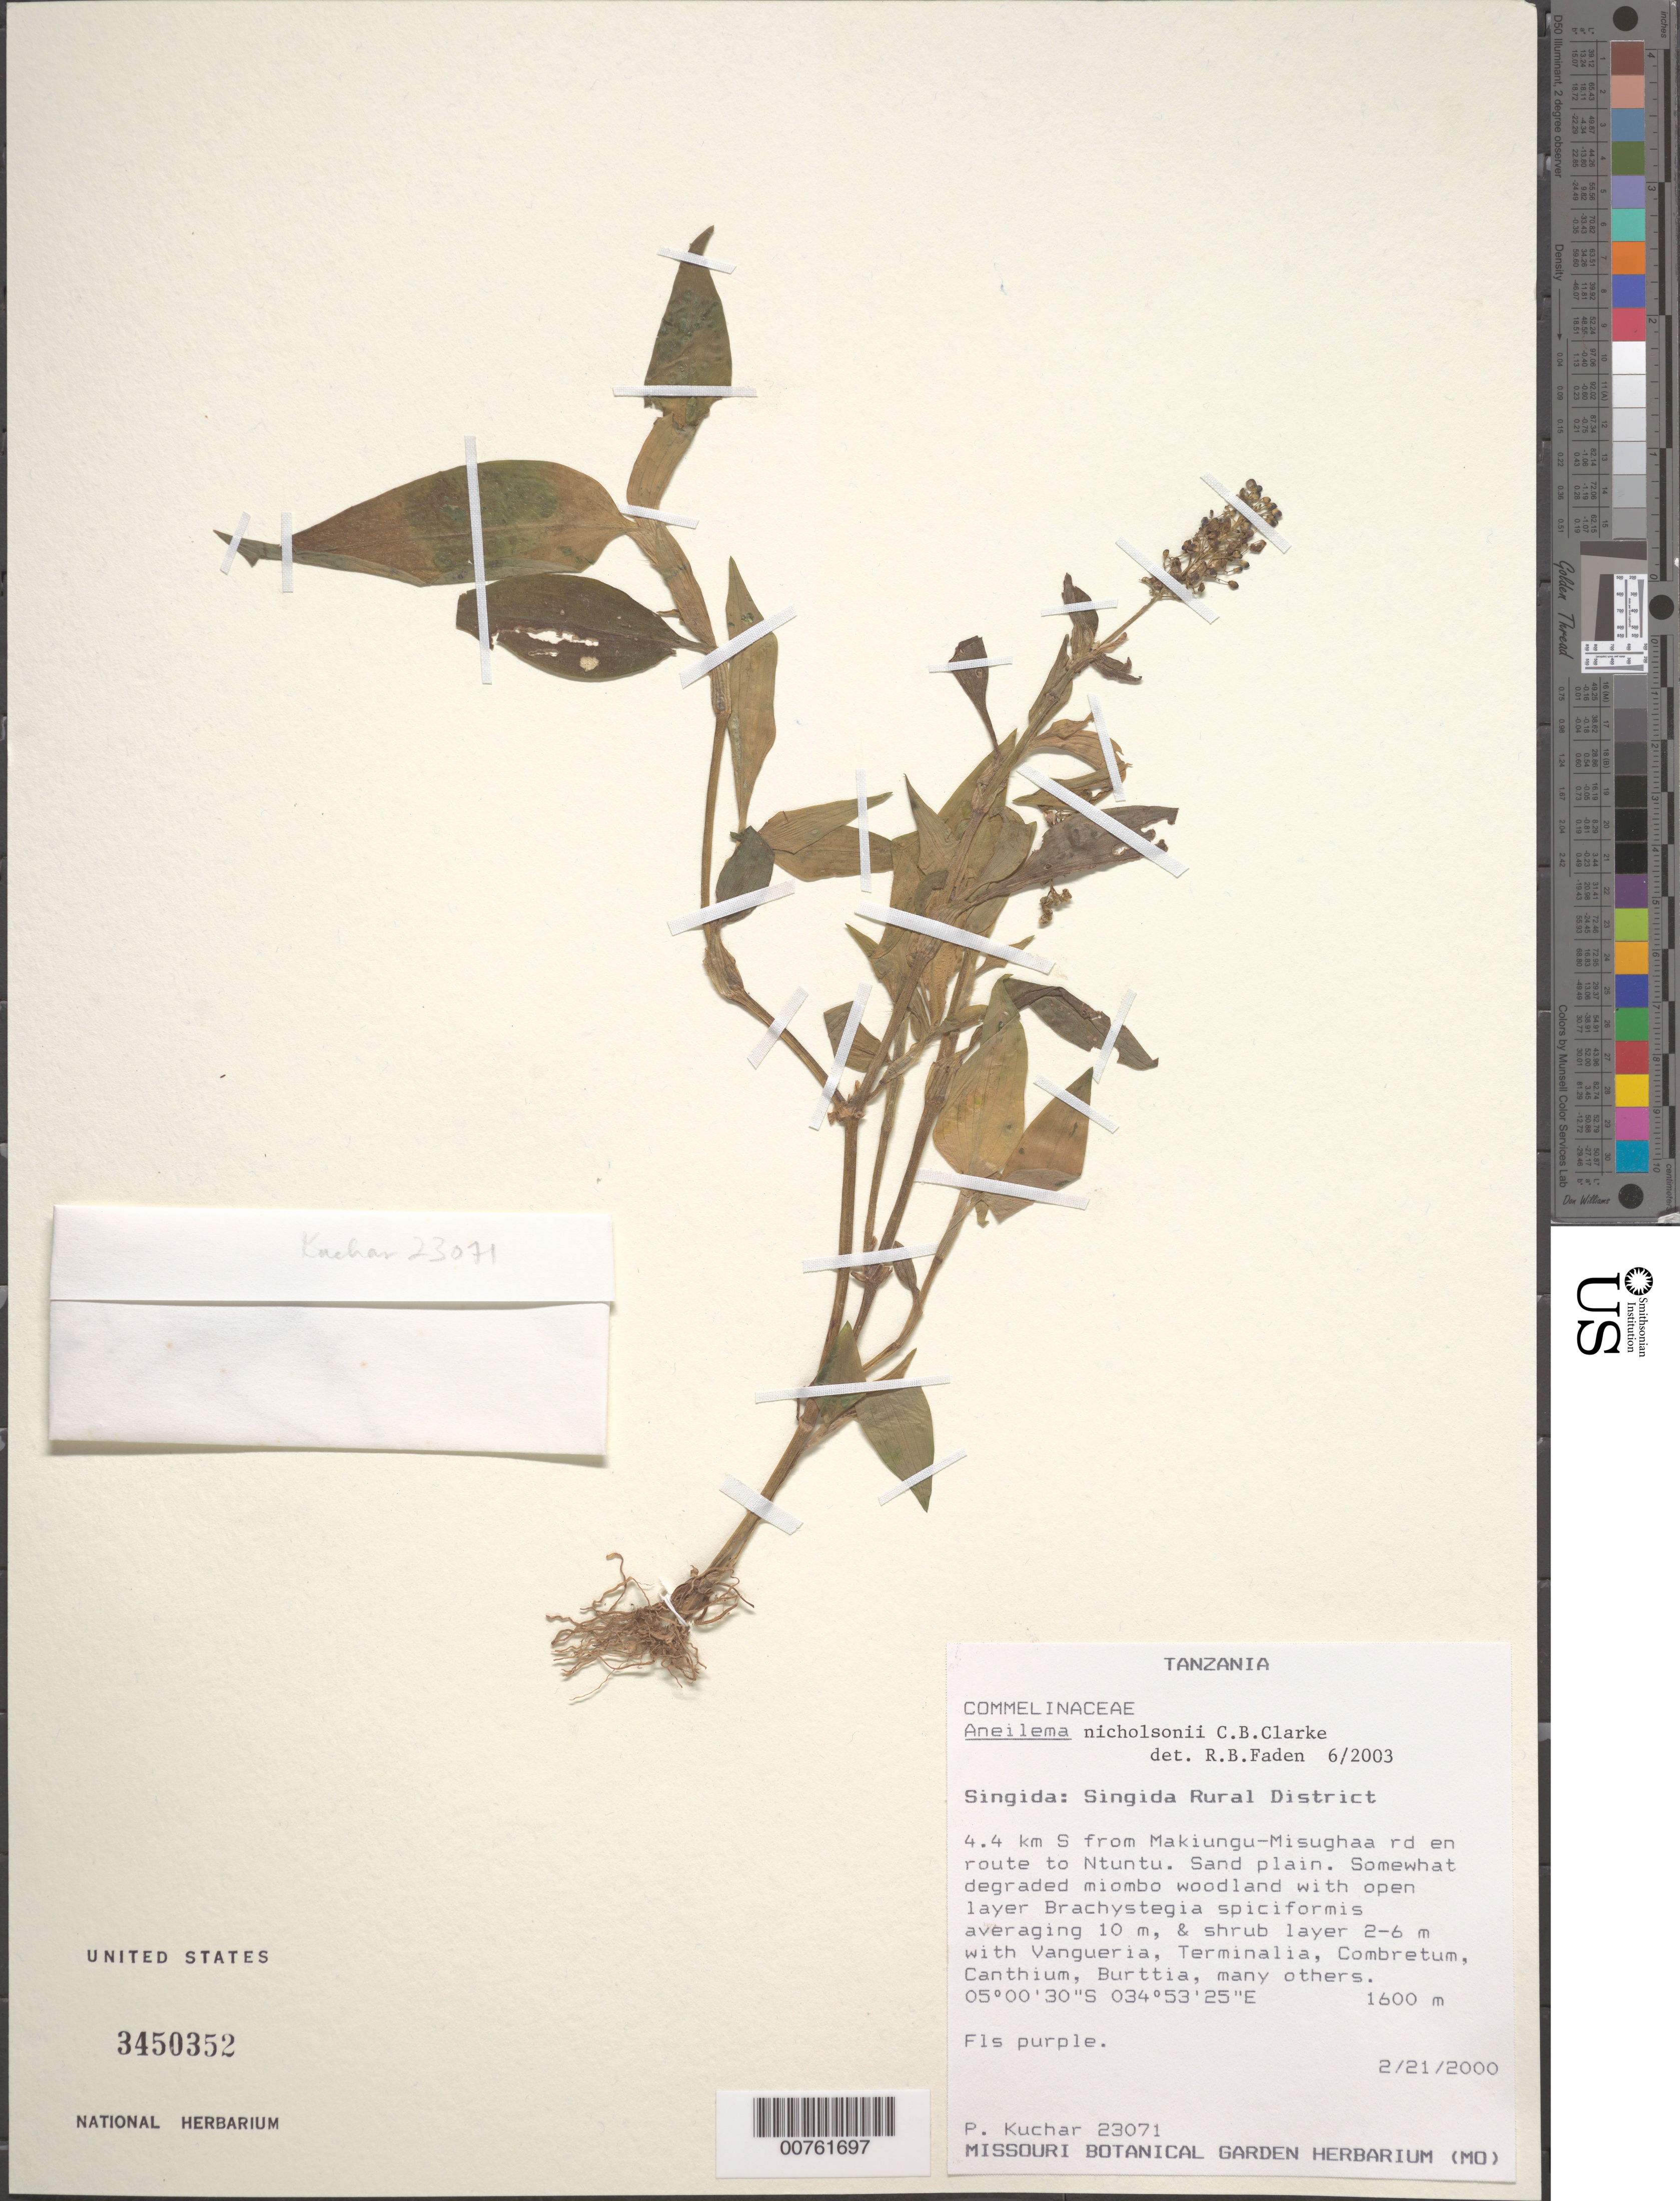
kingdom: Plantae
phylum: Tracheophyta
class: Liliopsida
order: Commelinales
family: Commelinaceae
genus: Aneilema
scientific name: Aneilema nicholsonii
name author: C.B. Clarke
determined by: Faden, Robert B., (US), Smithsonian Institution - National Museum of Natural History (UNITED STATES)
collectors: P. Kuchar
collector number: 23071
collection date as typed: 21 Feb 2000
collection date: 2000-02-21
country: Tanzania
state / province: Singida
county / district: Singida Rural District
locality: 4.4 km S from Makiungu-Misughaa rd en route to Ntuntu.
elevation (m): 1600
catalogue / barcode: US 3450352